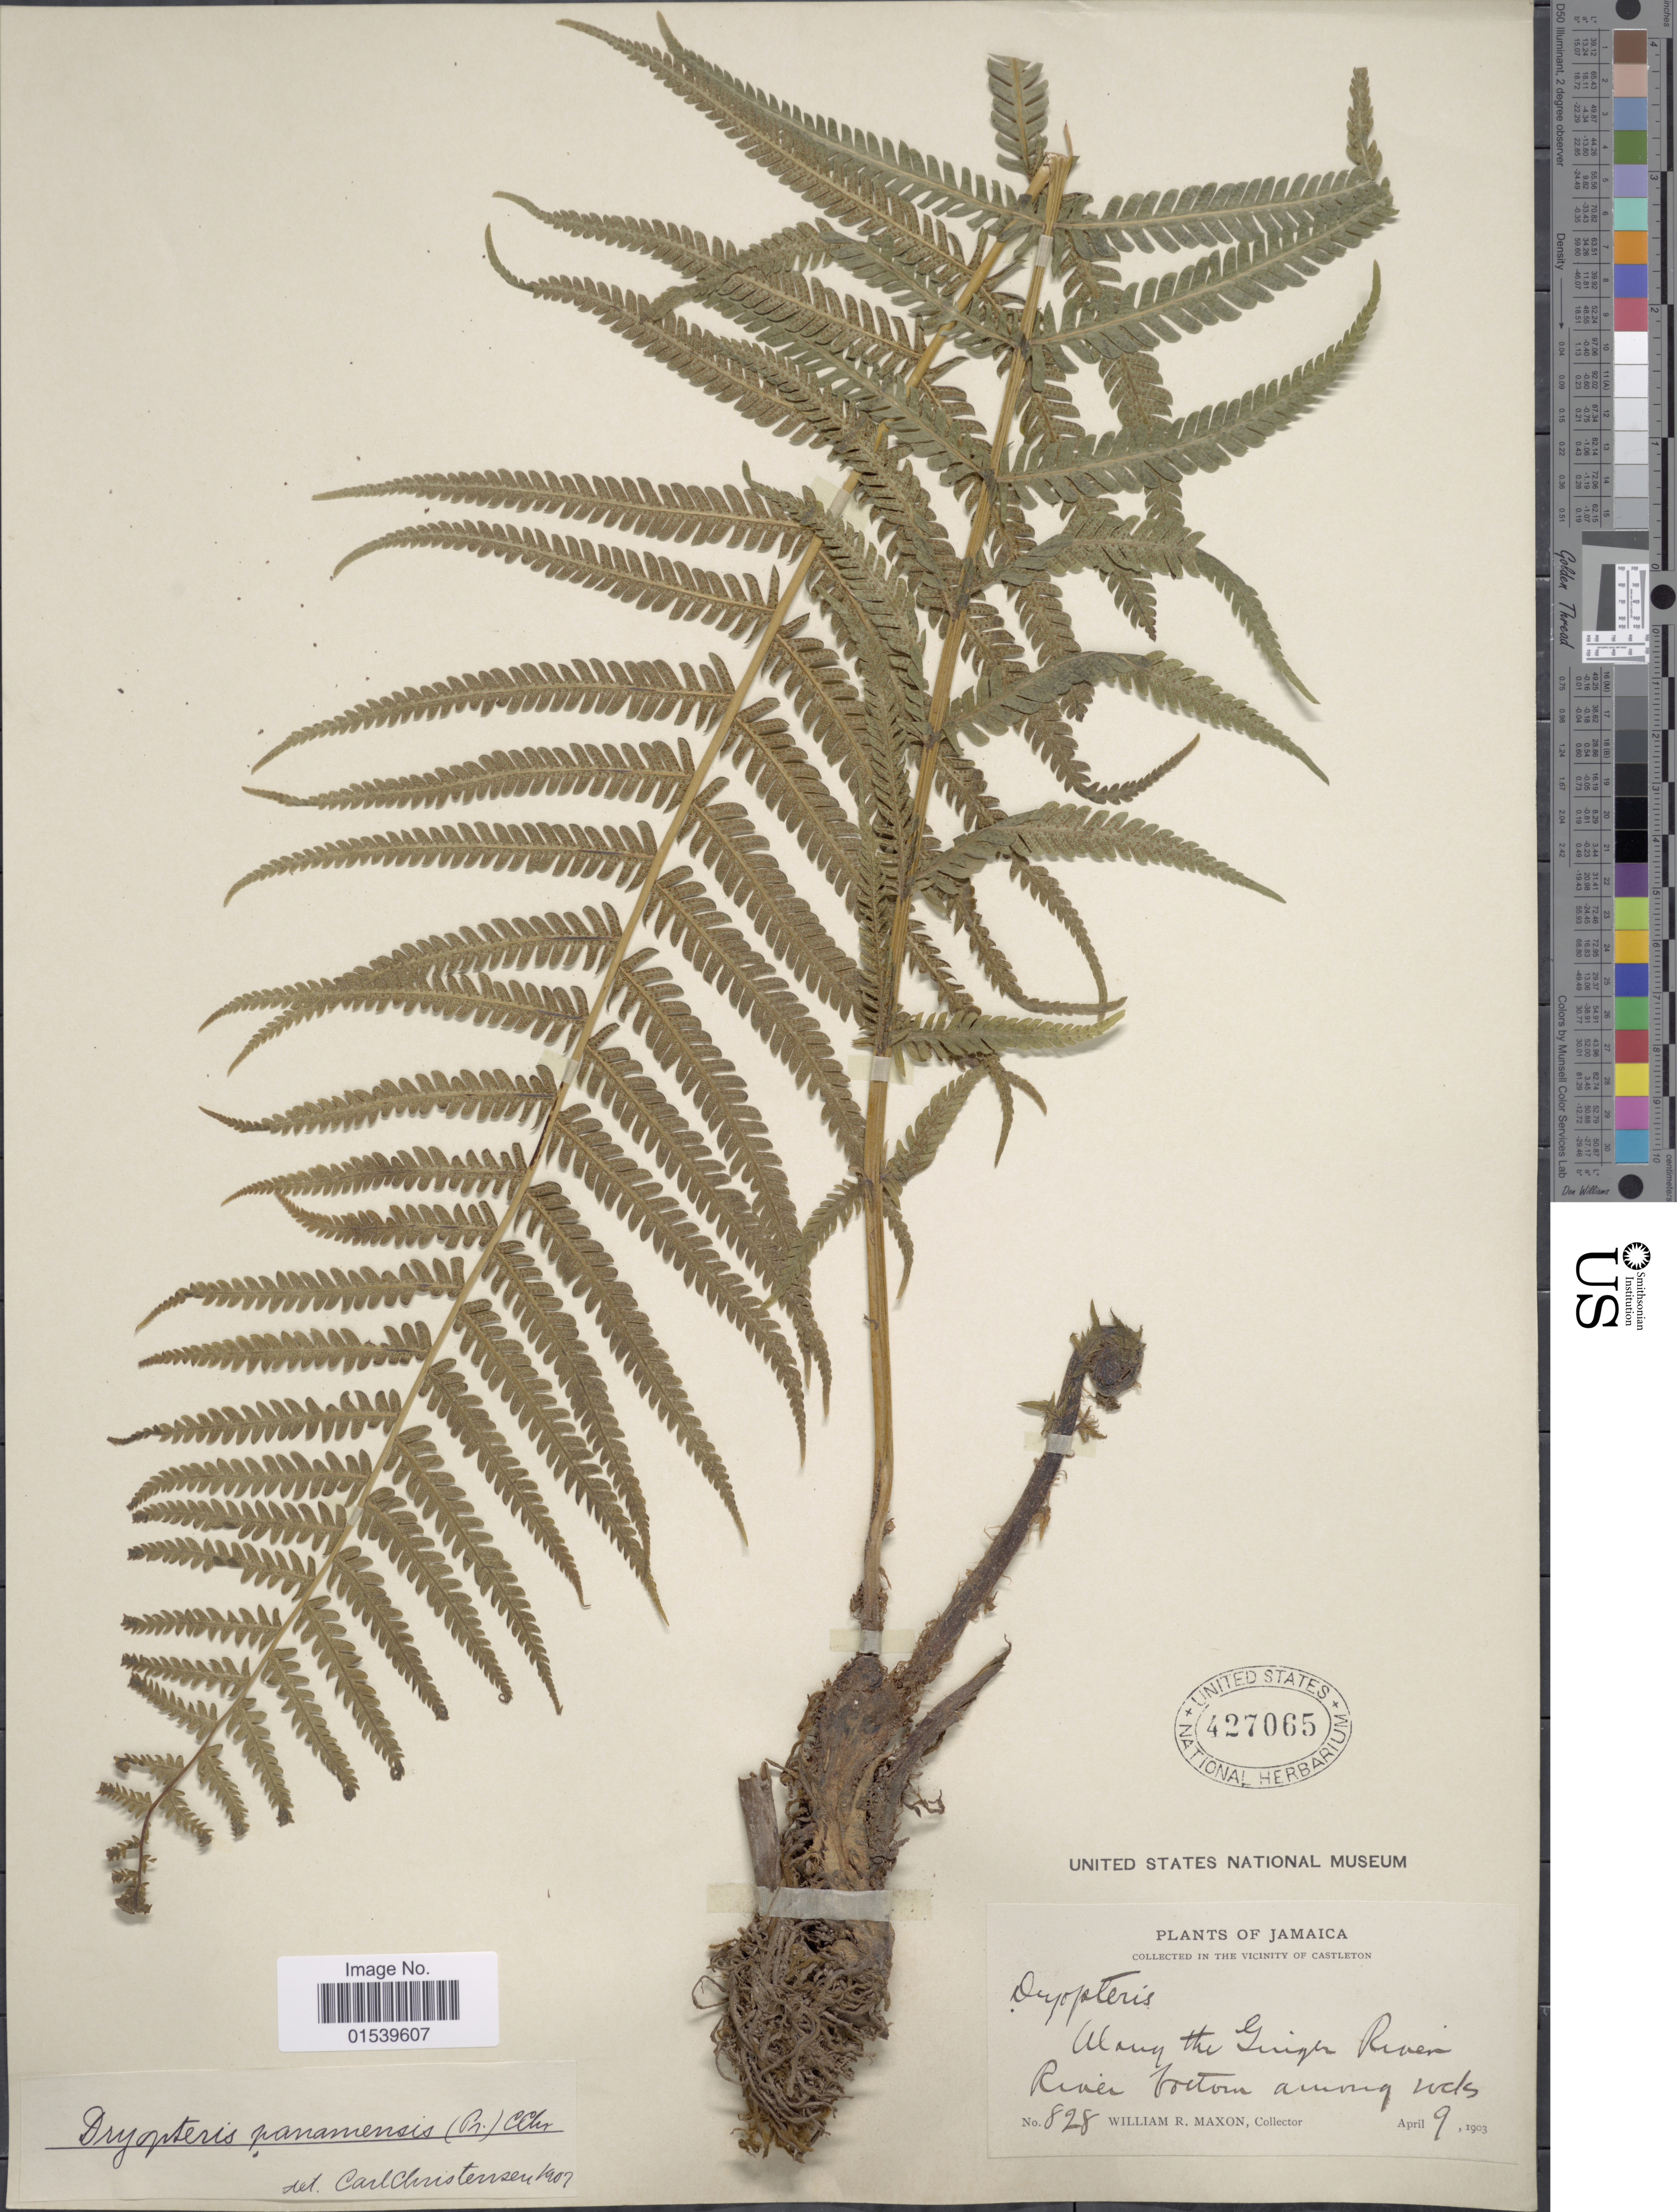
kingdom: Plantae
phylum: Tracheophyta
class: Polypodiopsida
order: Polypodiales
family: Thelypteridaceae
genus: Amauropelta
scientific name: Amauropelta resinifera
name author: (Desv.) Pic. Serm.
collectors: W. R. Maxon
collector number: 828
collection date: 1903-04-09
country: Jamaica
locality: Vicinity of Castleton, along the Ginger River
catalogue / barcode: US 427065